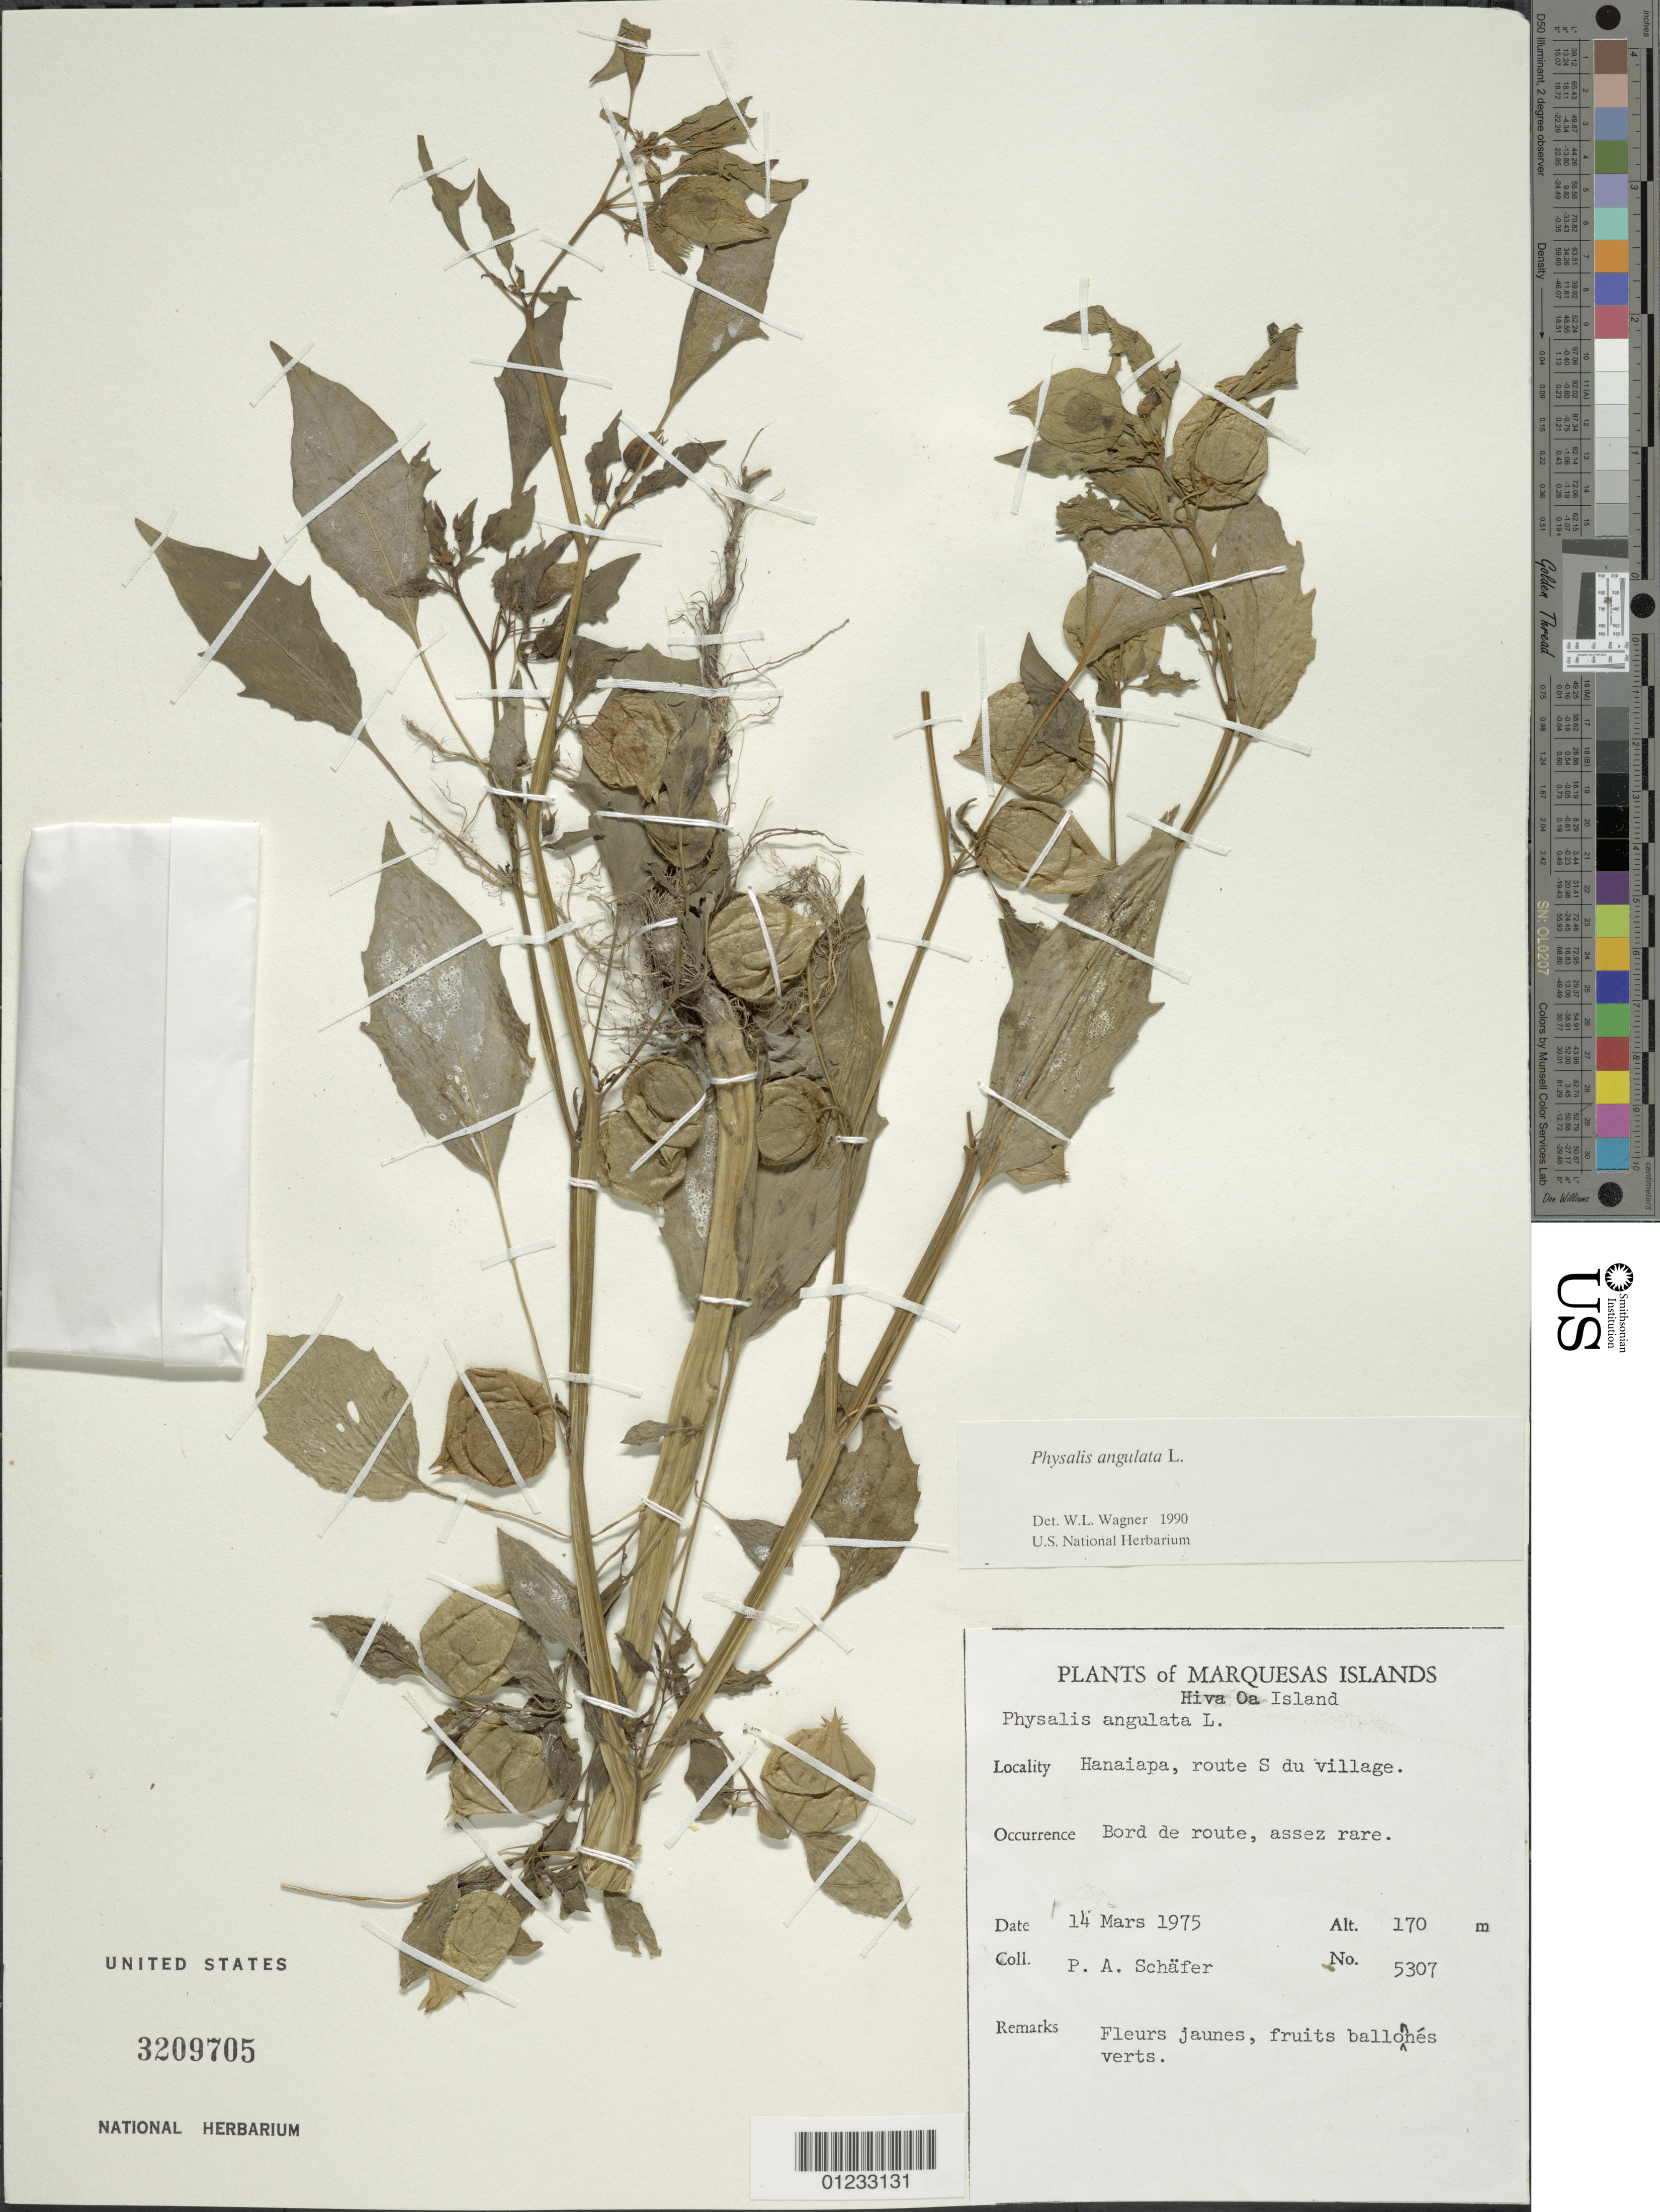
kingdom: Plantae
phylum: Tracheophyta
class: Magnoliopsida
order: Solanales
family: Solanaceae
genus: Physalis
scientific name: Physalis angulata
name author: L.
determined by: Wagner, W. L., (BOT), Smithsonian Institution - National Museum of Natural History (UNITED STATES)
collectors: P. A. Schäfer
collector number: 5307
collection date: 1975-03-14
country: French Polynesia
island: Hiva Oa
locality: Hanaiapa, route S du village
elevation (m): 170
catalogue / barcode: US 3209705